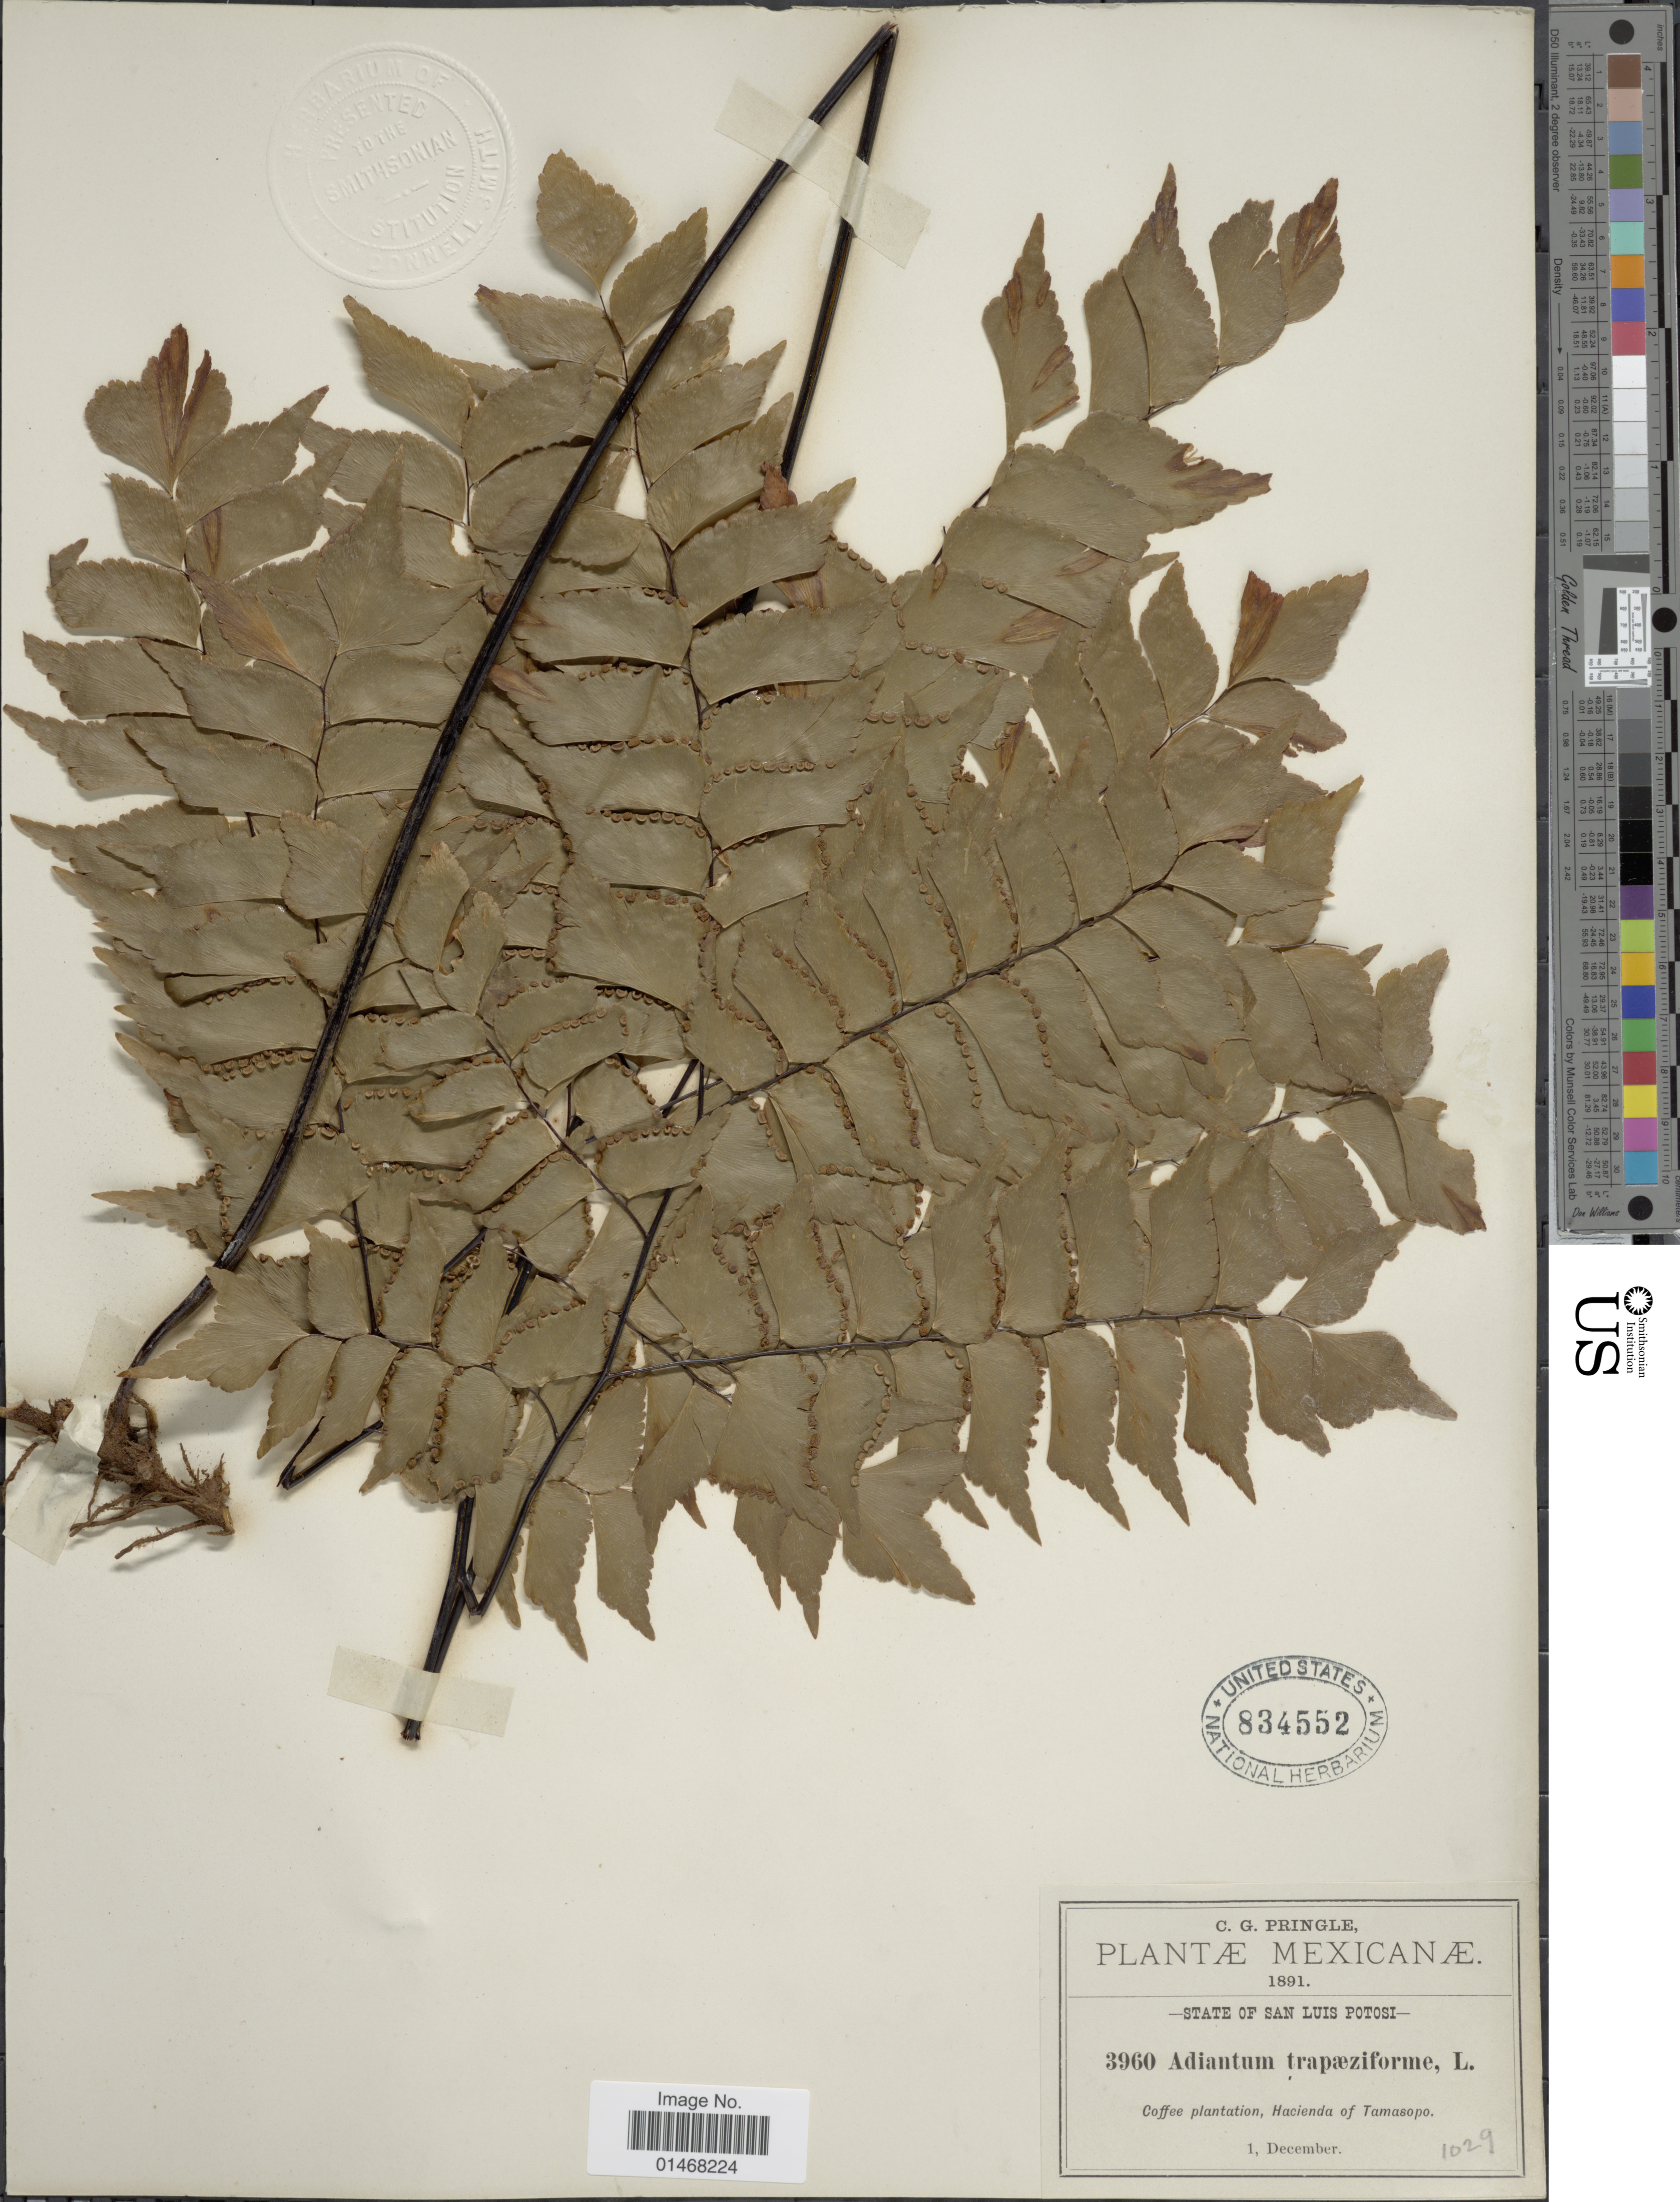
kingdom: Plantae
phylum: Tracheophyta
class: Polypodiopsida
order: Polypodiales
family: Pteridaceae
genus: Adiantum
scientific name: Adiantum trapeziforme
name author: L.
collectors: C. G. Pringle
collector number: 3960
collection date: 1891-12-01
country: Mexico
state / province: San Luis Potosí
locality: Coffe plantation, Hacienda of Tamasopo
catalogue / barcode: US 834552